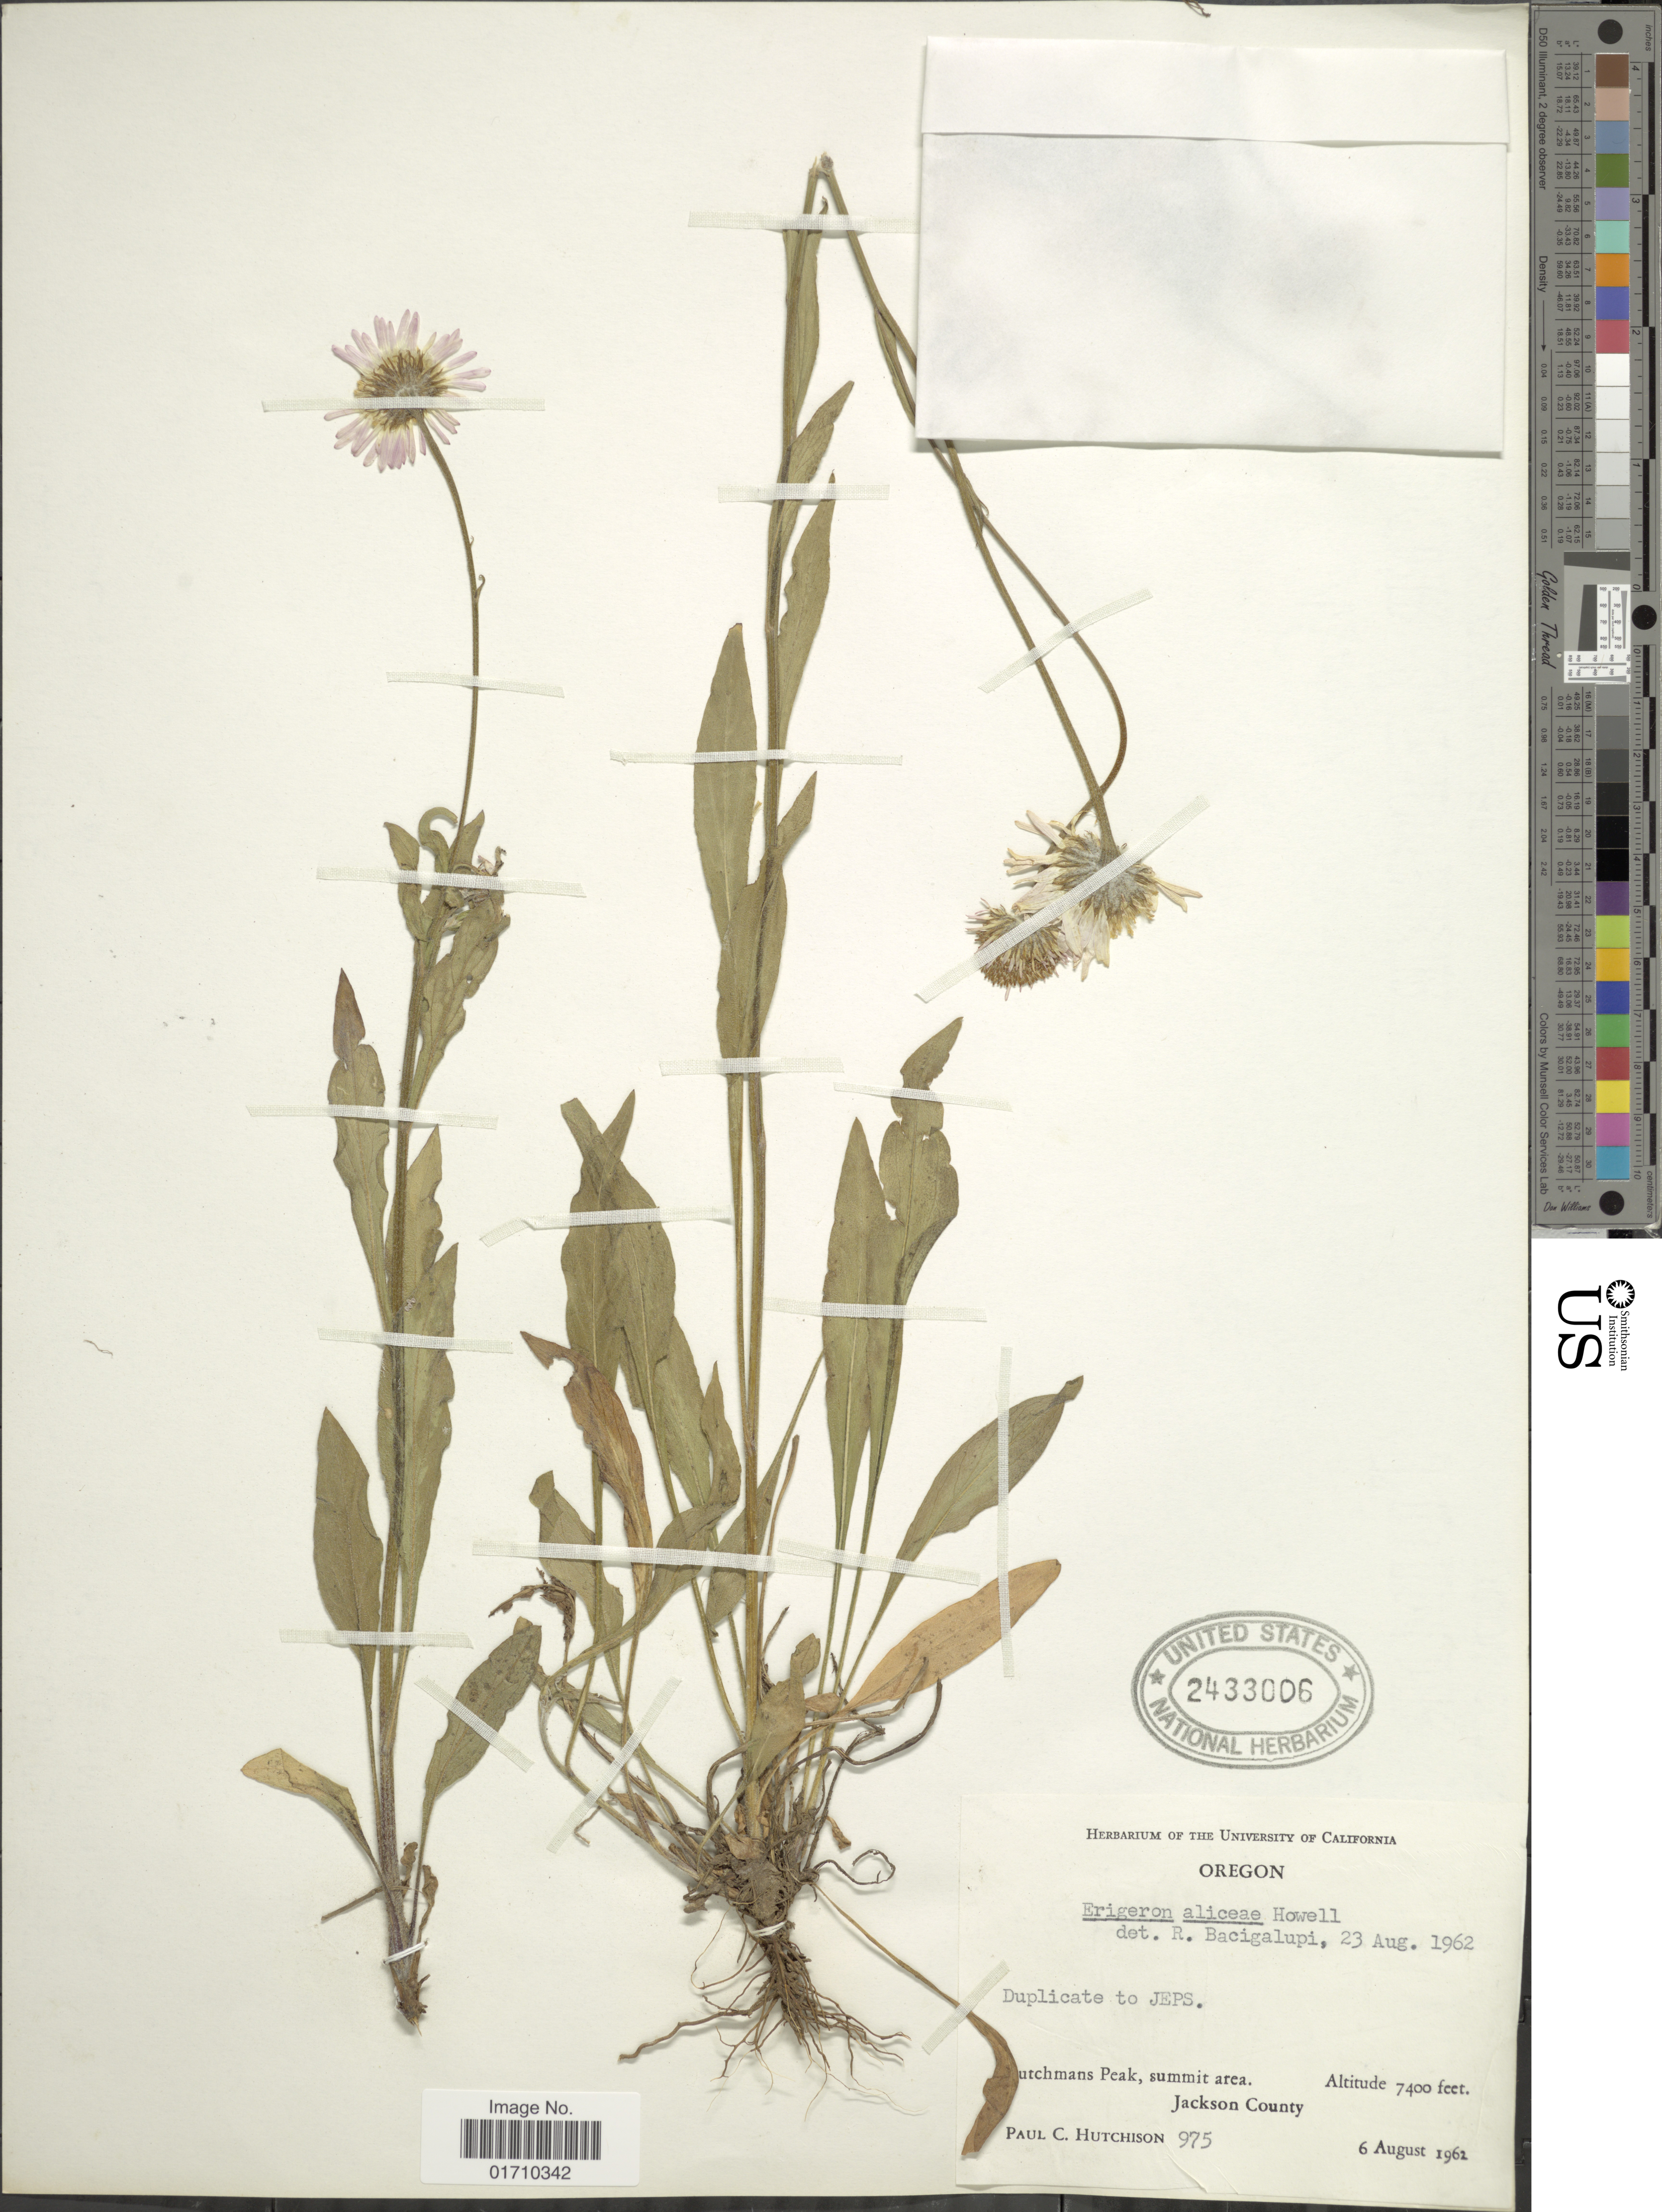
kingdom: Plantae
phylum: Tracheophyta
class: Magnoliopsida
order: Asterales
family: Asteraceae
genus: Erigeron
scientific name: Erigeron aliceae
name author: Howell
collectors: P. C. Hutchison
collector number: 975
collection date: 1962-08-06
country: United States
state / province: Oregon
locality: Dutchmans Peak, summit area. Jackson County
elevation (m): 2256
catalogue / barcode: US 2433006